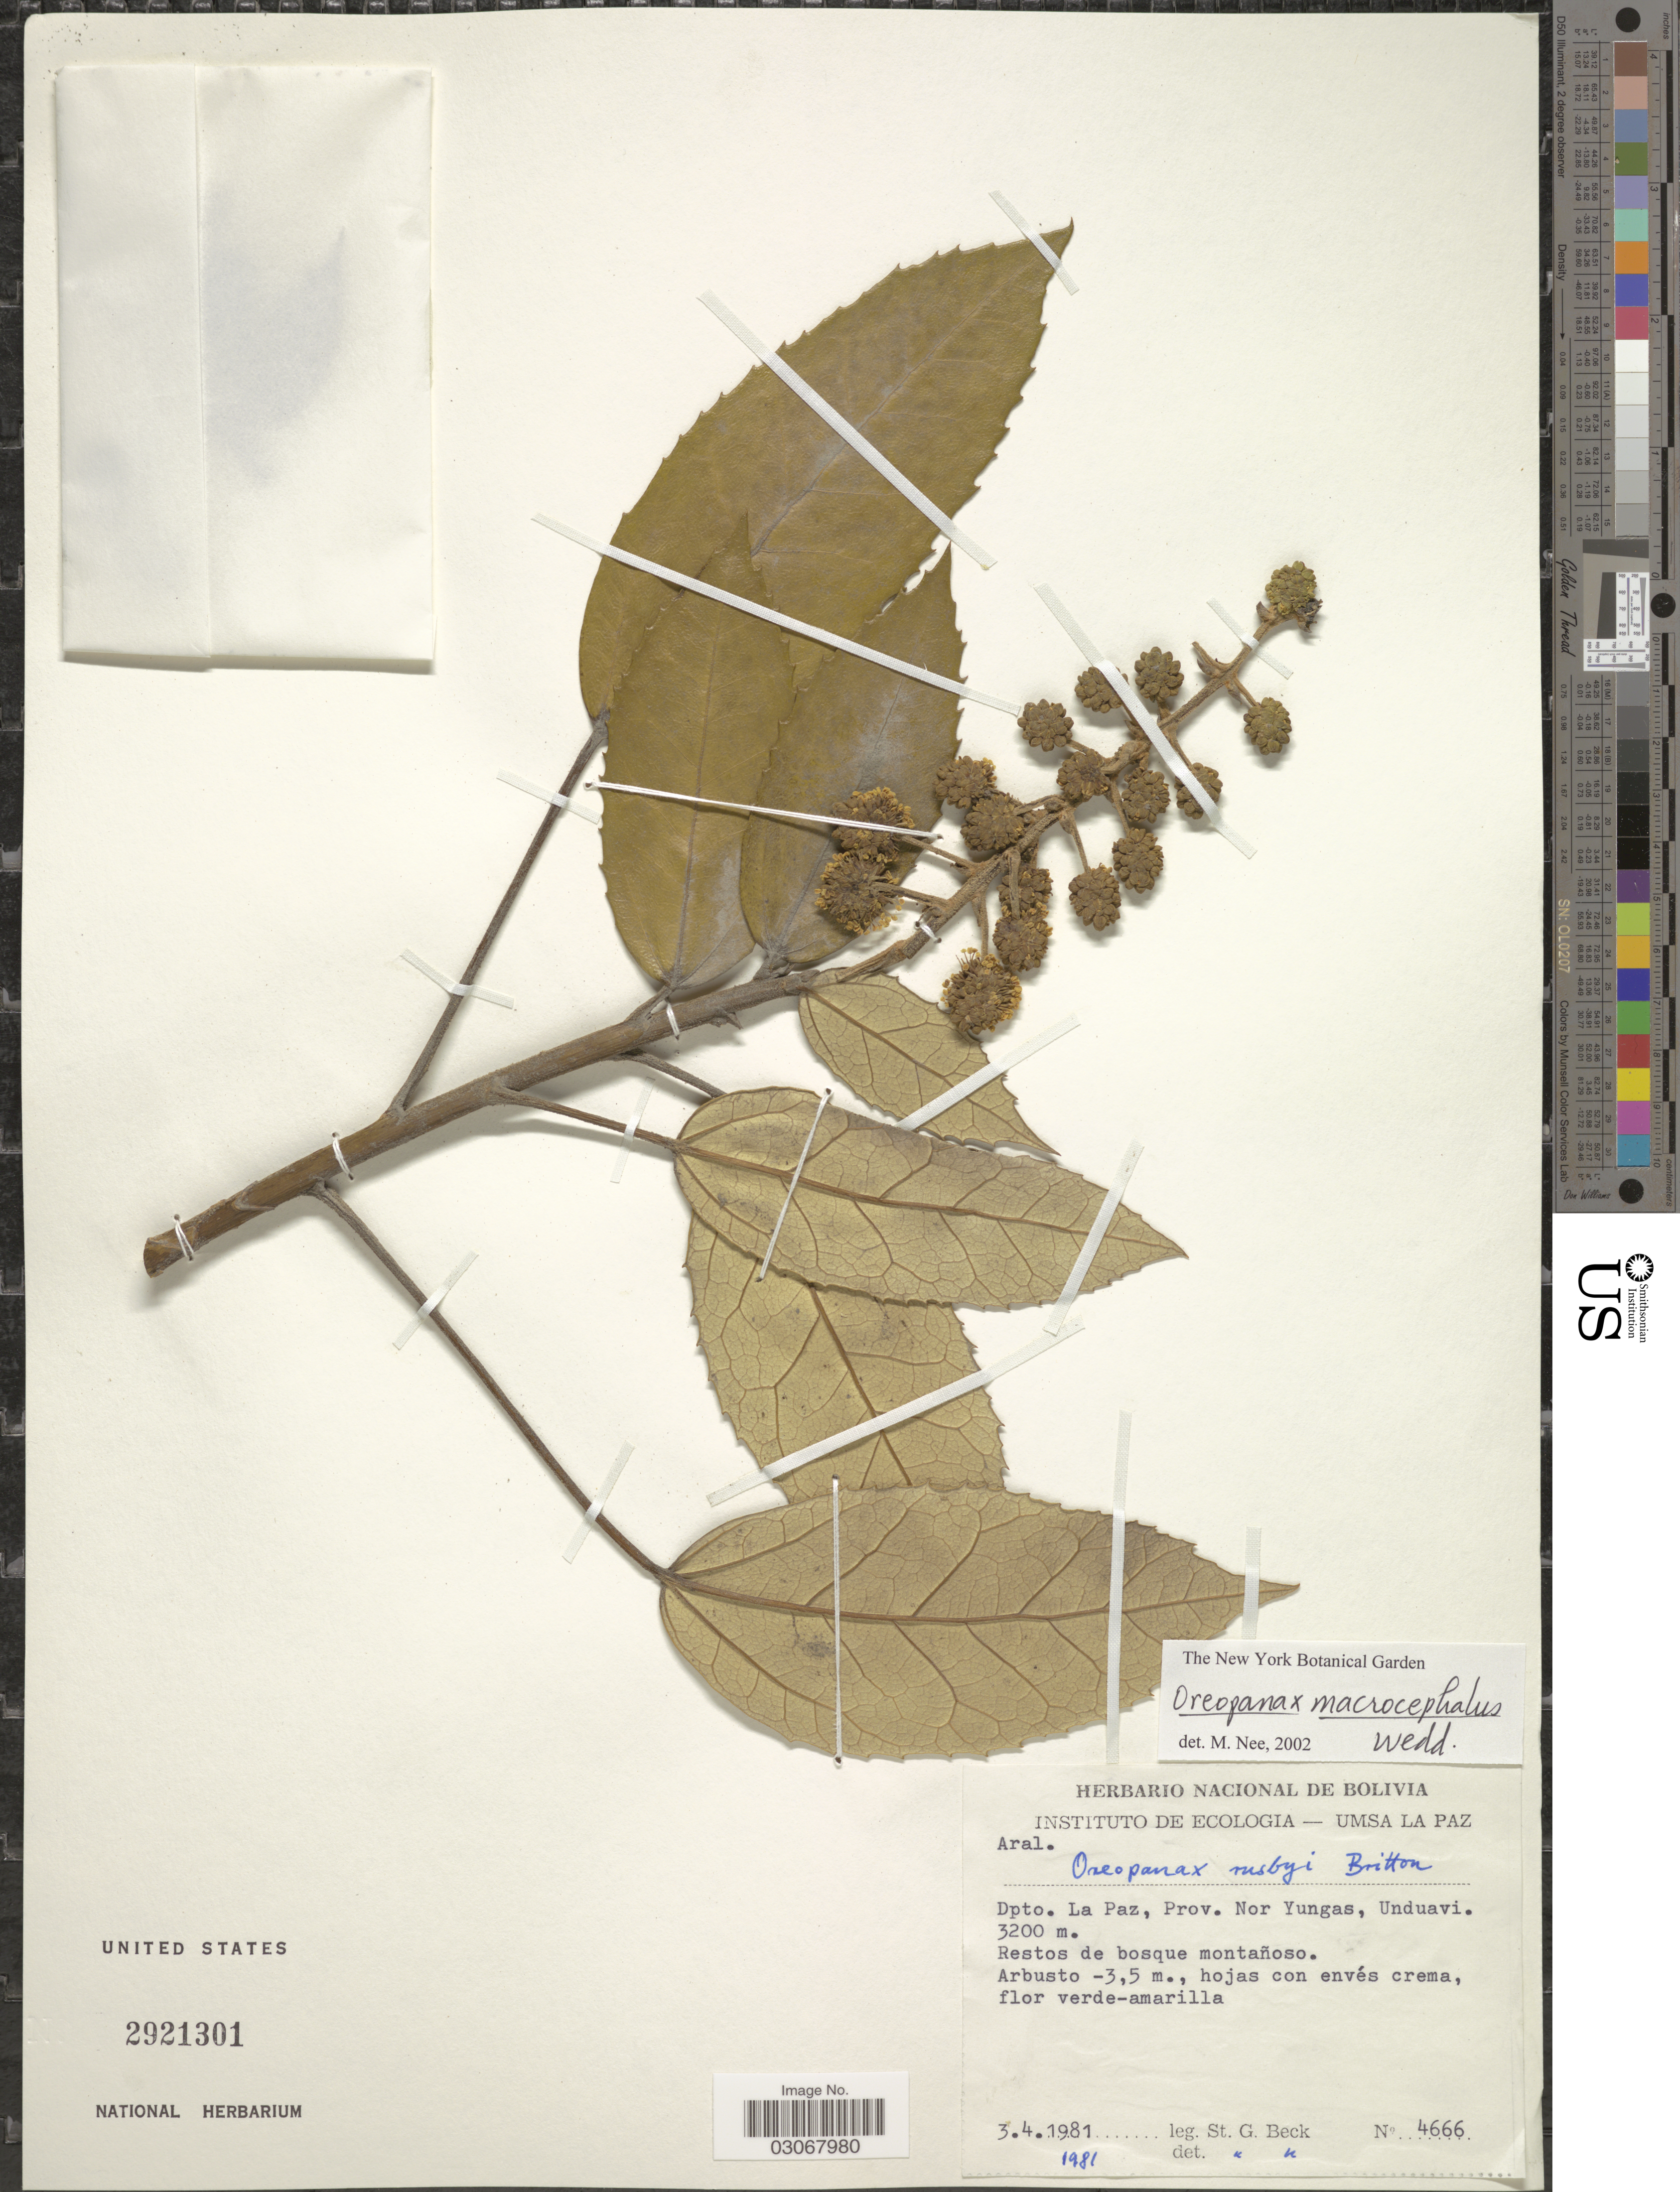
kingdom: Plantae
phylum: Tracheophyta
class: Magnoliopsida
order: Apiales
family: Araliaceae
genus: Oreopanax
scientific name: Oreopanax macrocephalus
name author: Decne. & Planch. ex Wedd.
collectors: S. G. Beck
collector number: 4666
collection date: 1981-04-03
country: Bolivia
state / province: La Paz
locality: Dpto. La Paz, Prov. Nor Yungas, Unduavi.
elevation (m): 3200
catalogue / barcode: US 2921301